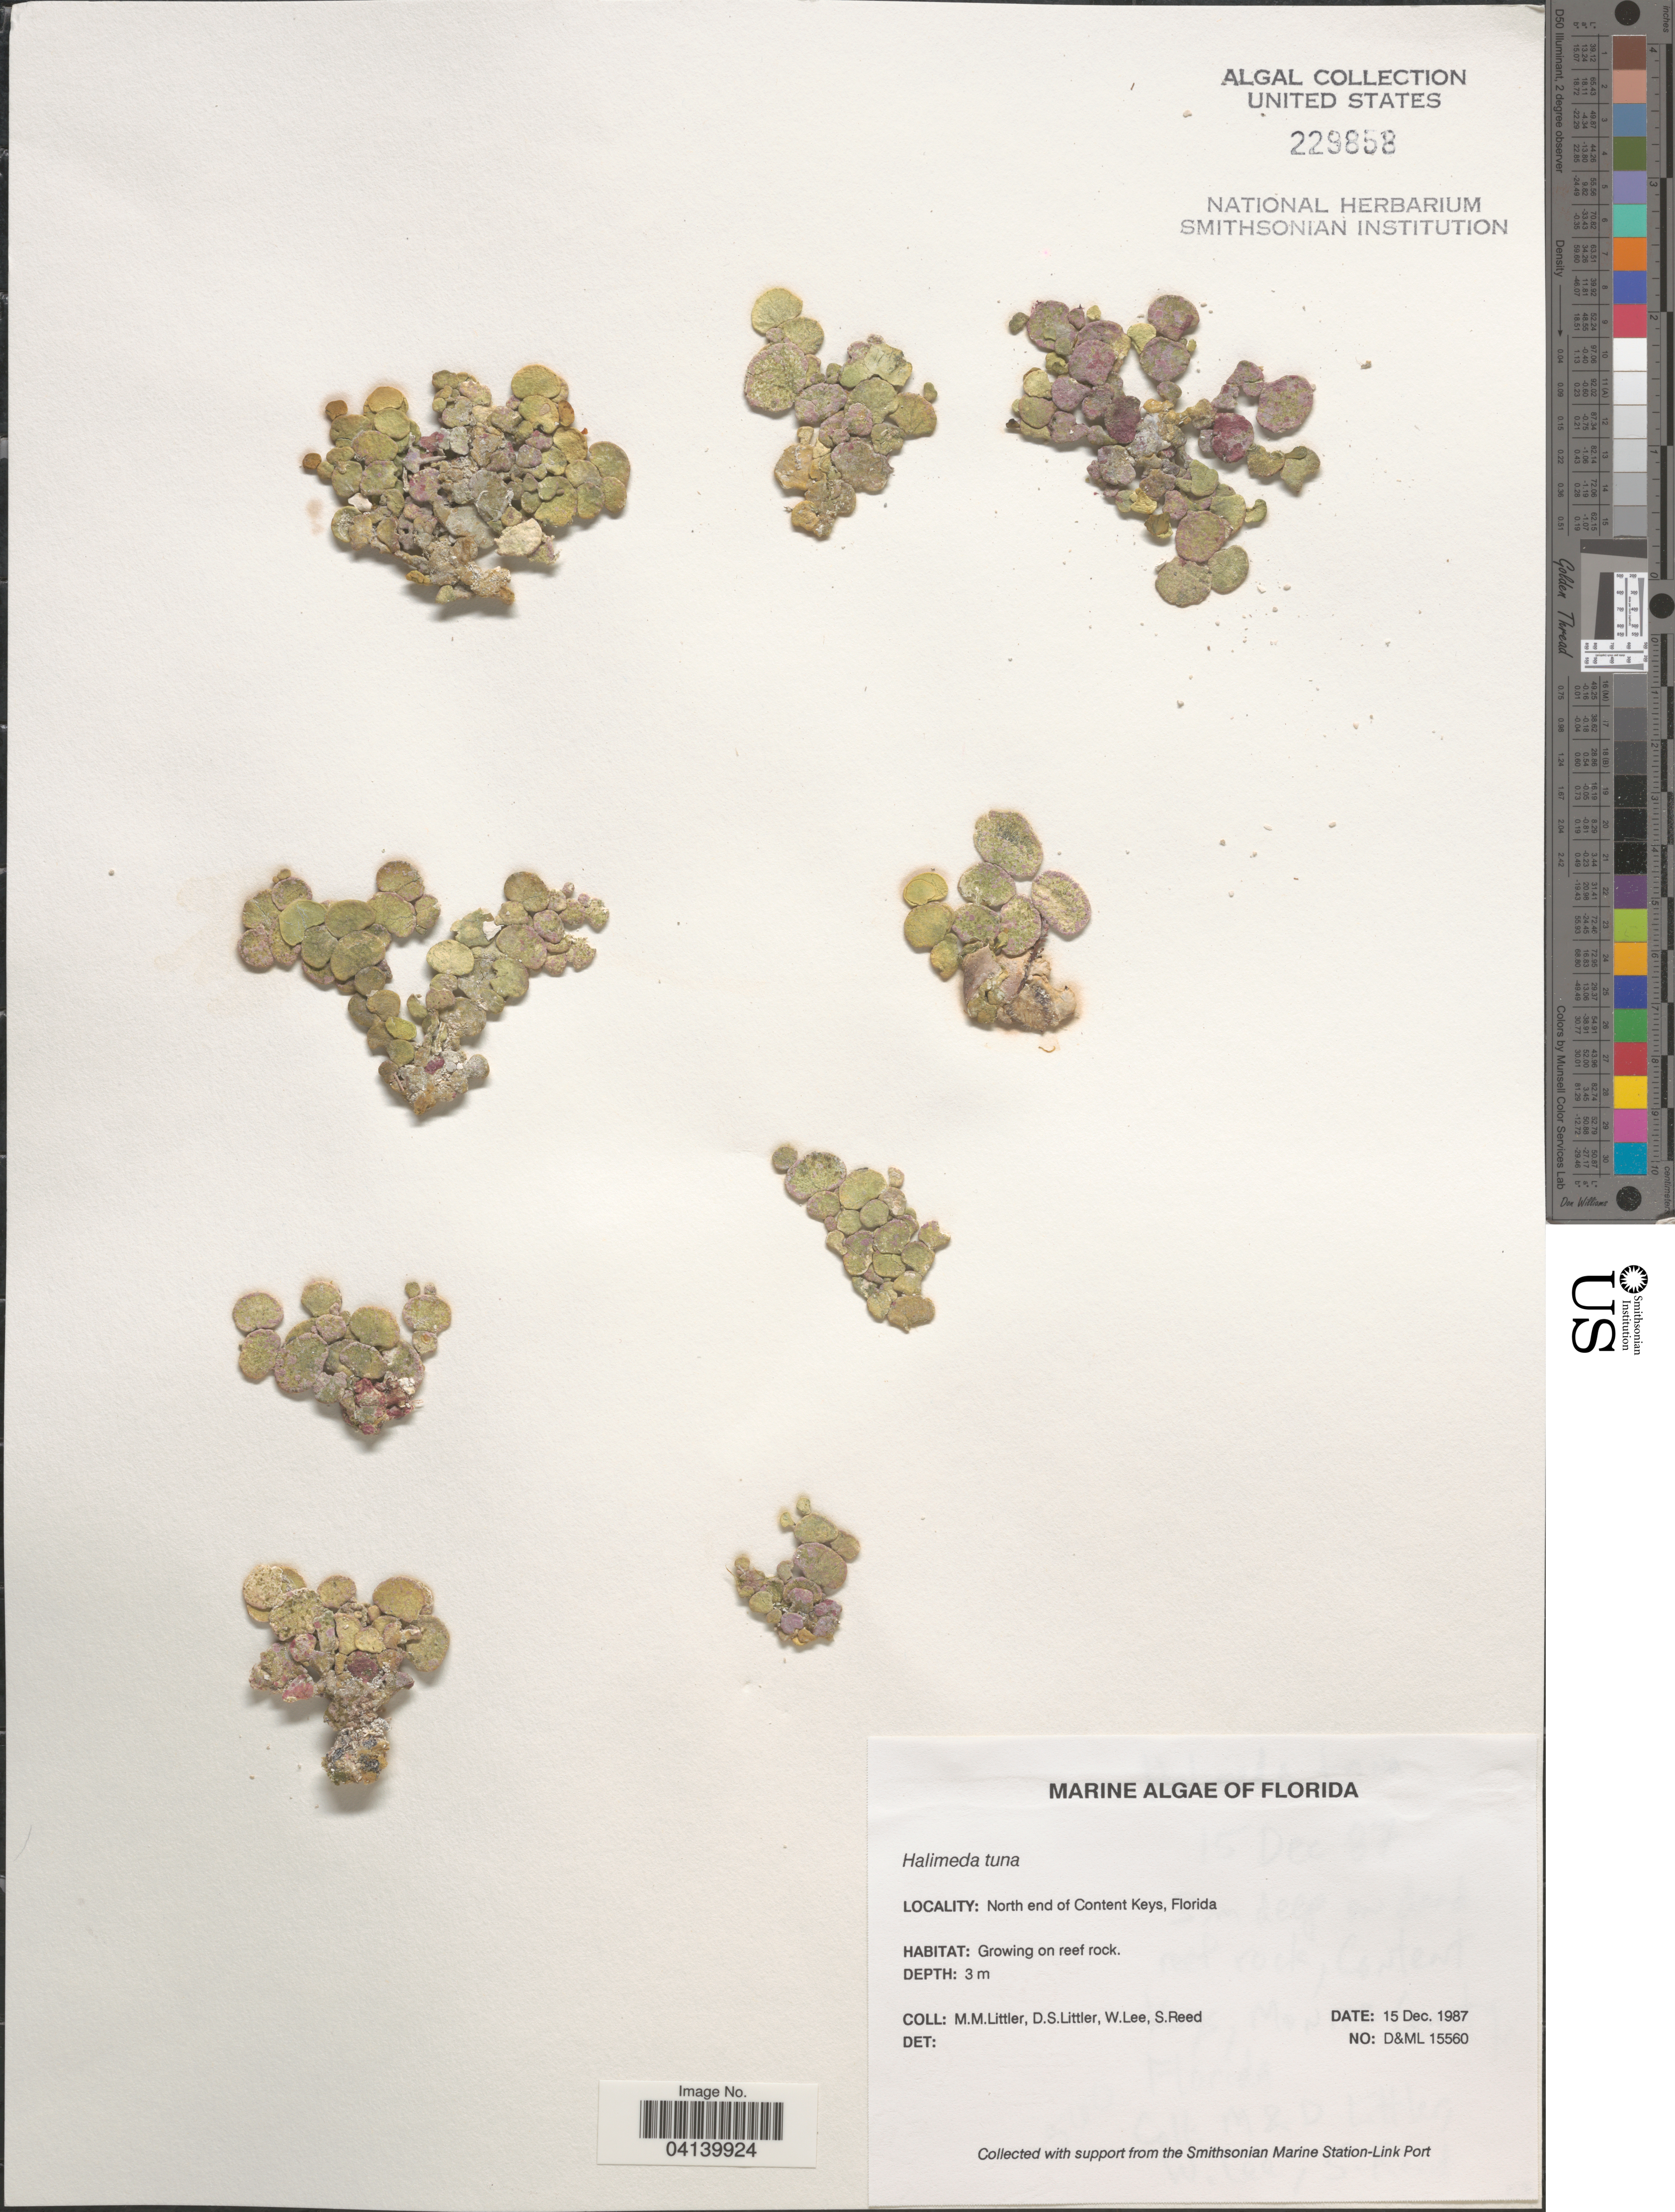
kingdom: Plantae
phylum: Chlorophyta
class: Ulvophyceae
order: Bryopsidales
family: Halimedaceae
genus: Halimeda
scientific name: Halimeda tuna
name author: (J. Ellis & Sol.) J.V.Lamouroux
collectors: D. S. Littler, W. Lee & S. Reed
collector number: D&ML 15560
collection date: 1987-12-15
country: United States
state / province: Florida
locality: North end of Continent Keys.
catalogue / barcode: US 229858